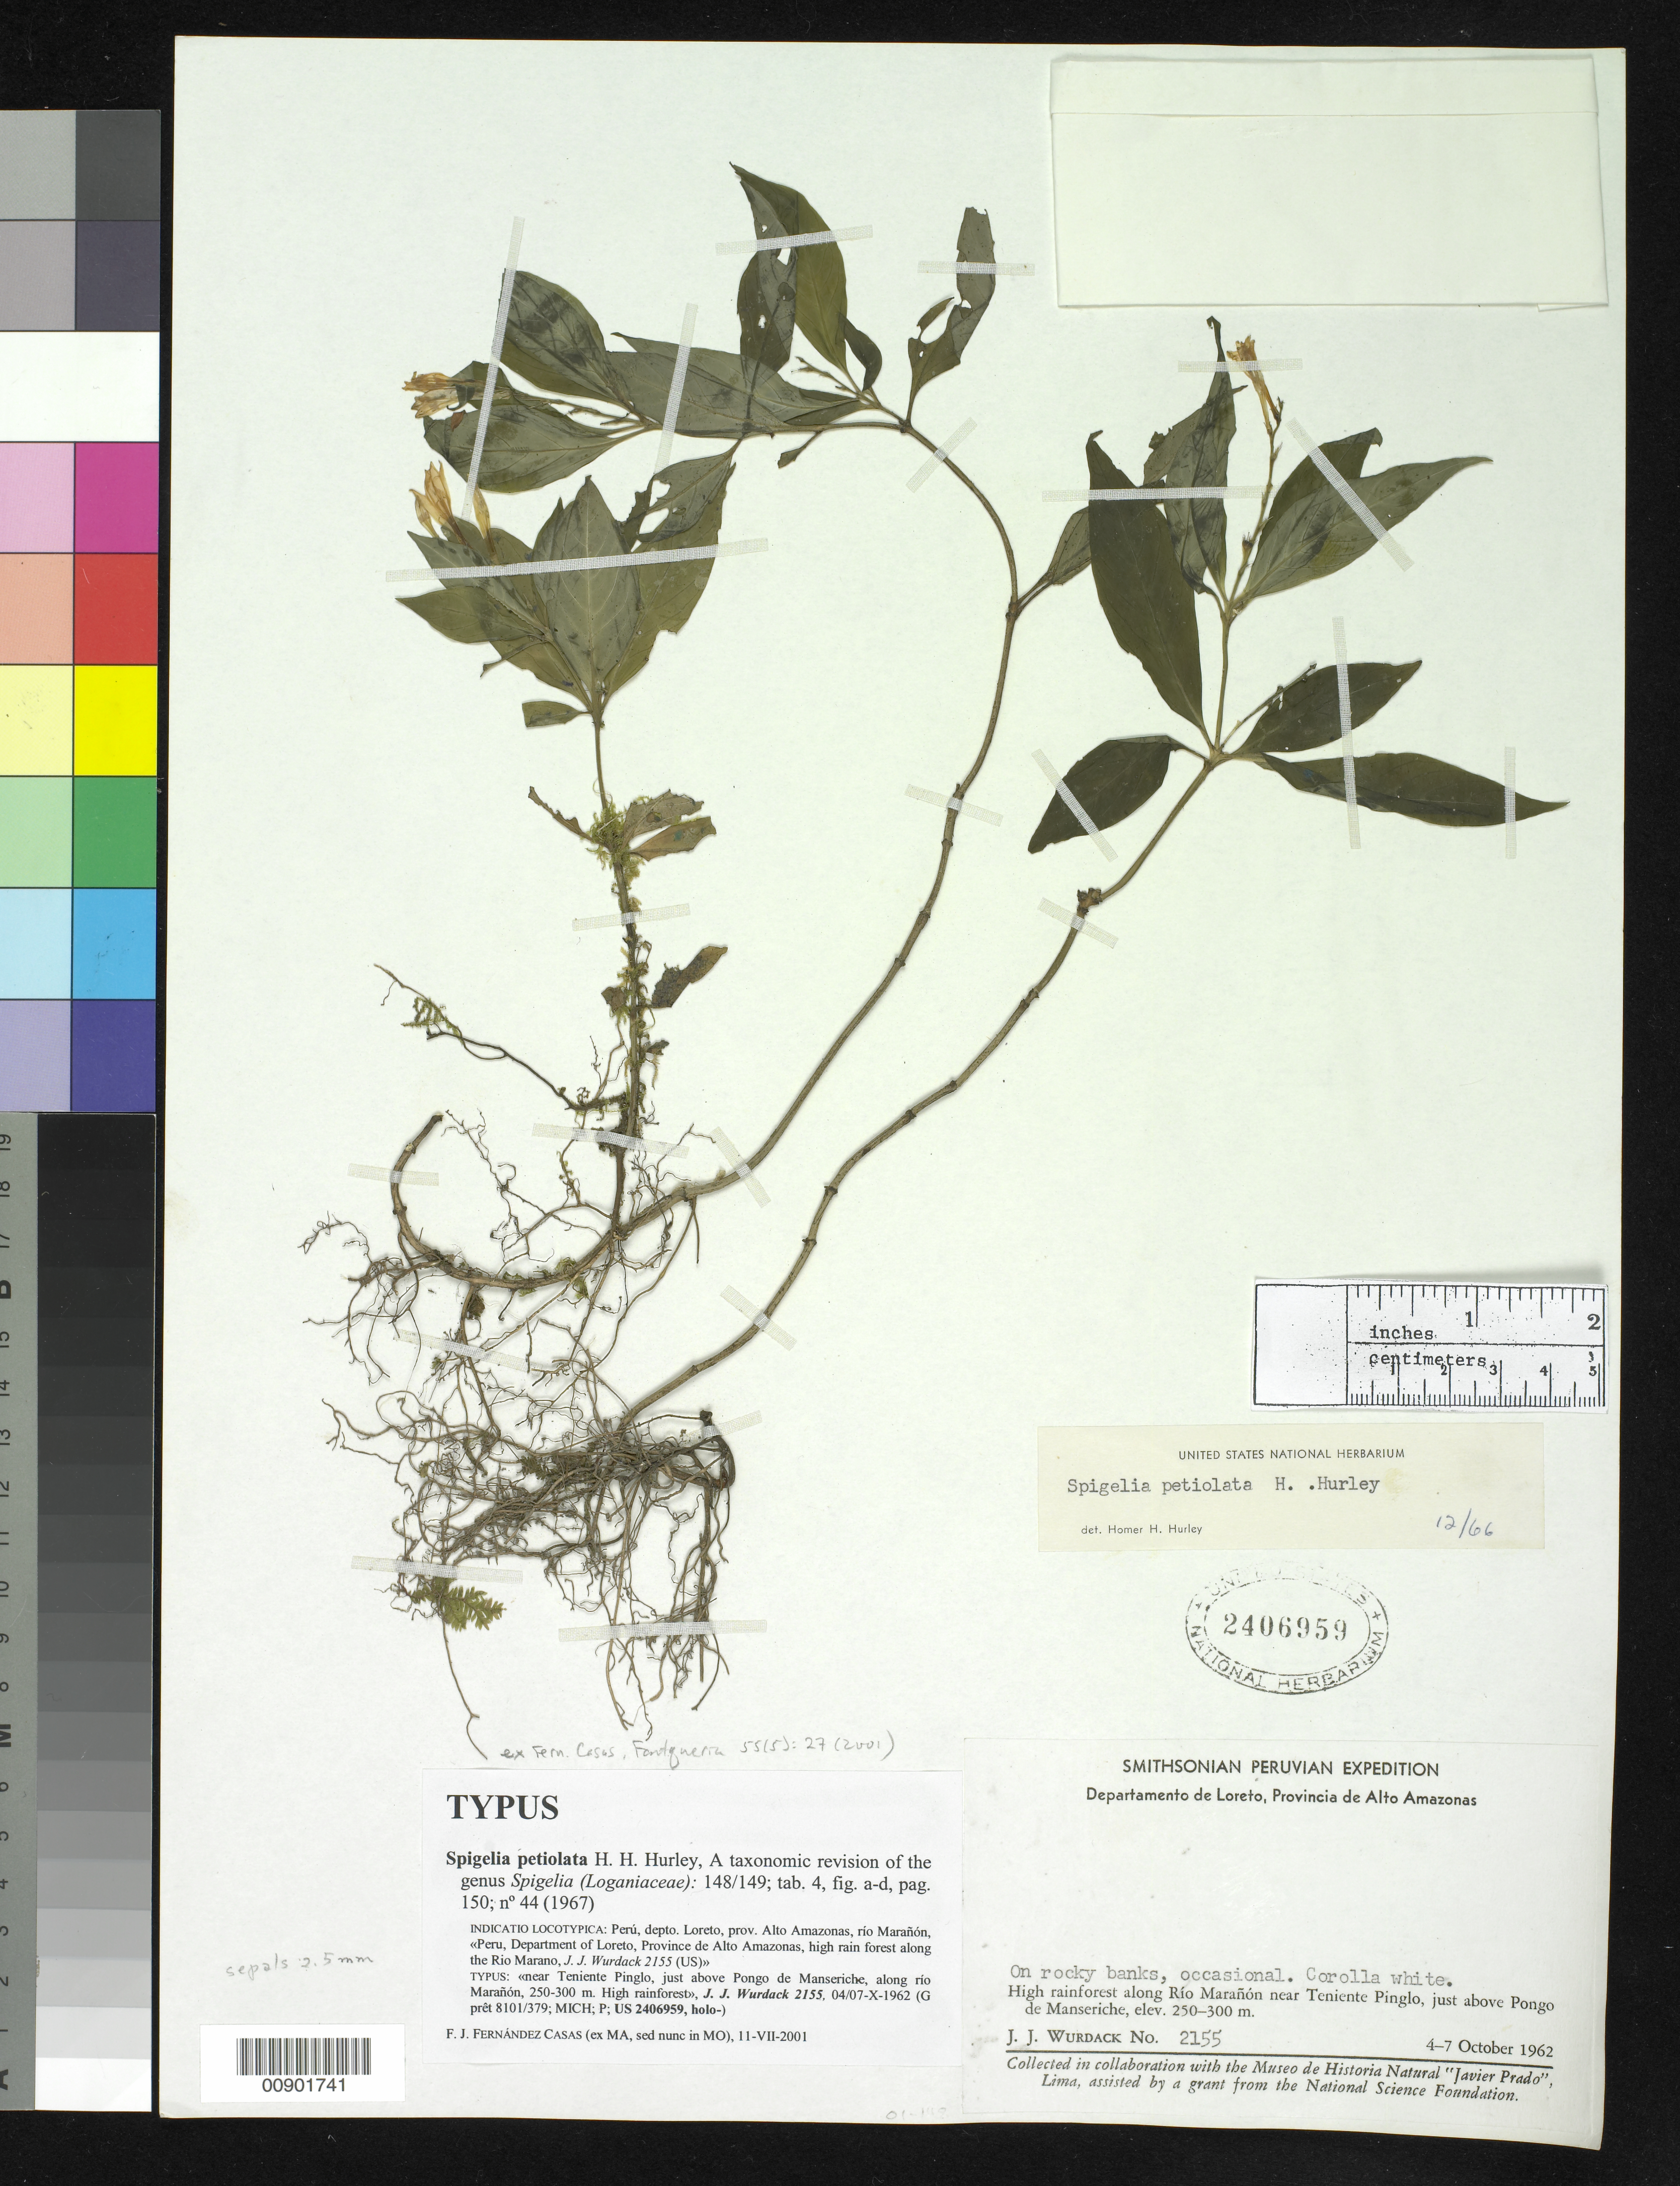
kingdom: Plantae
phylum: Tracheophyta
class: Magnoliopsida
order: Gentianales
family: Loganiaceae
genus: Spigelia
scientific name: Spigelia petiolata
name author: H. Hurley ex Fern. Casas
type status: Holotype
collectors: J. J. Wurdack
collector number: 2155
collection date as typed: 04 Oct 1962 to 07 Oct 1962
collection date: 1962-10-04/1962-10-07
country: Peru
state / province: Loreto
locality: Departamento de Loreto, Provincia de Alto Amazonas. High rainforest along Río Marañón near Teniente Pinglo, just above Pongo de Manseriche.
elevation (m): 250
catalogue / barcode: US 2406959